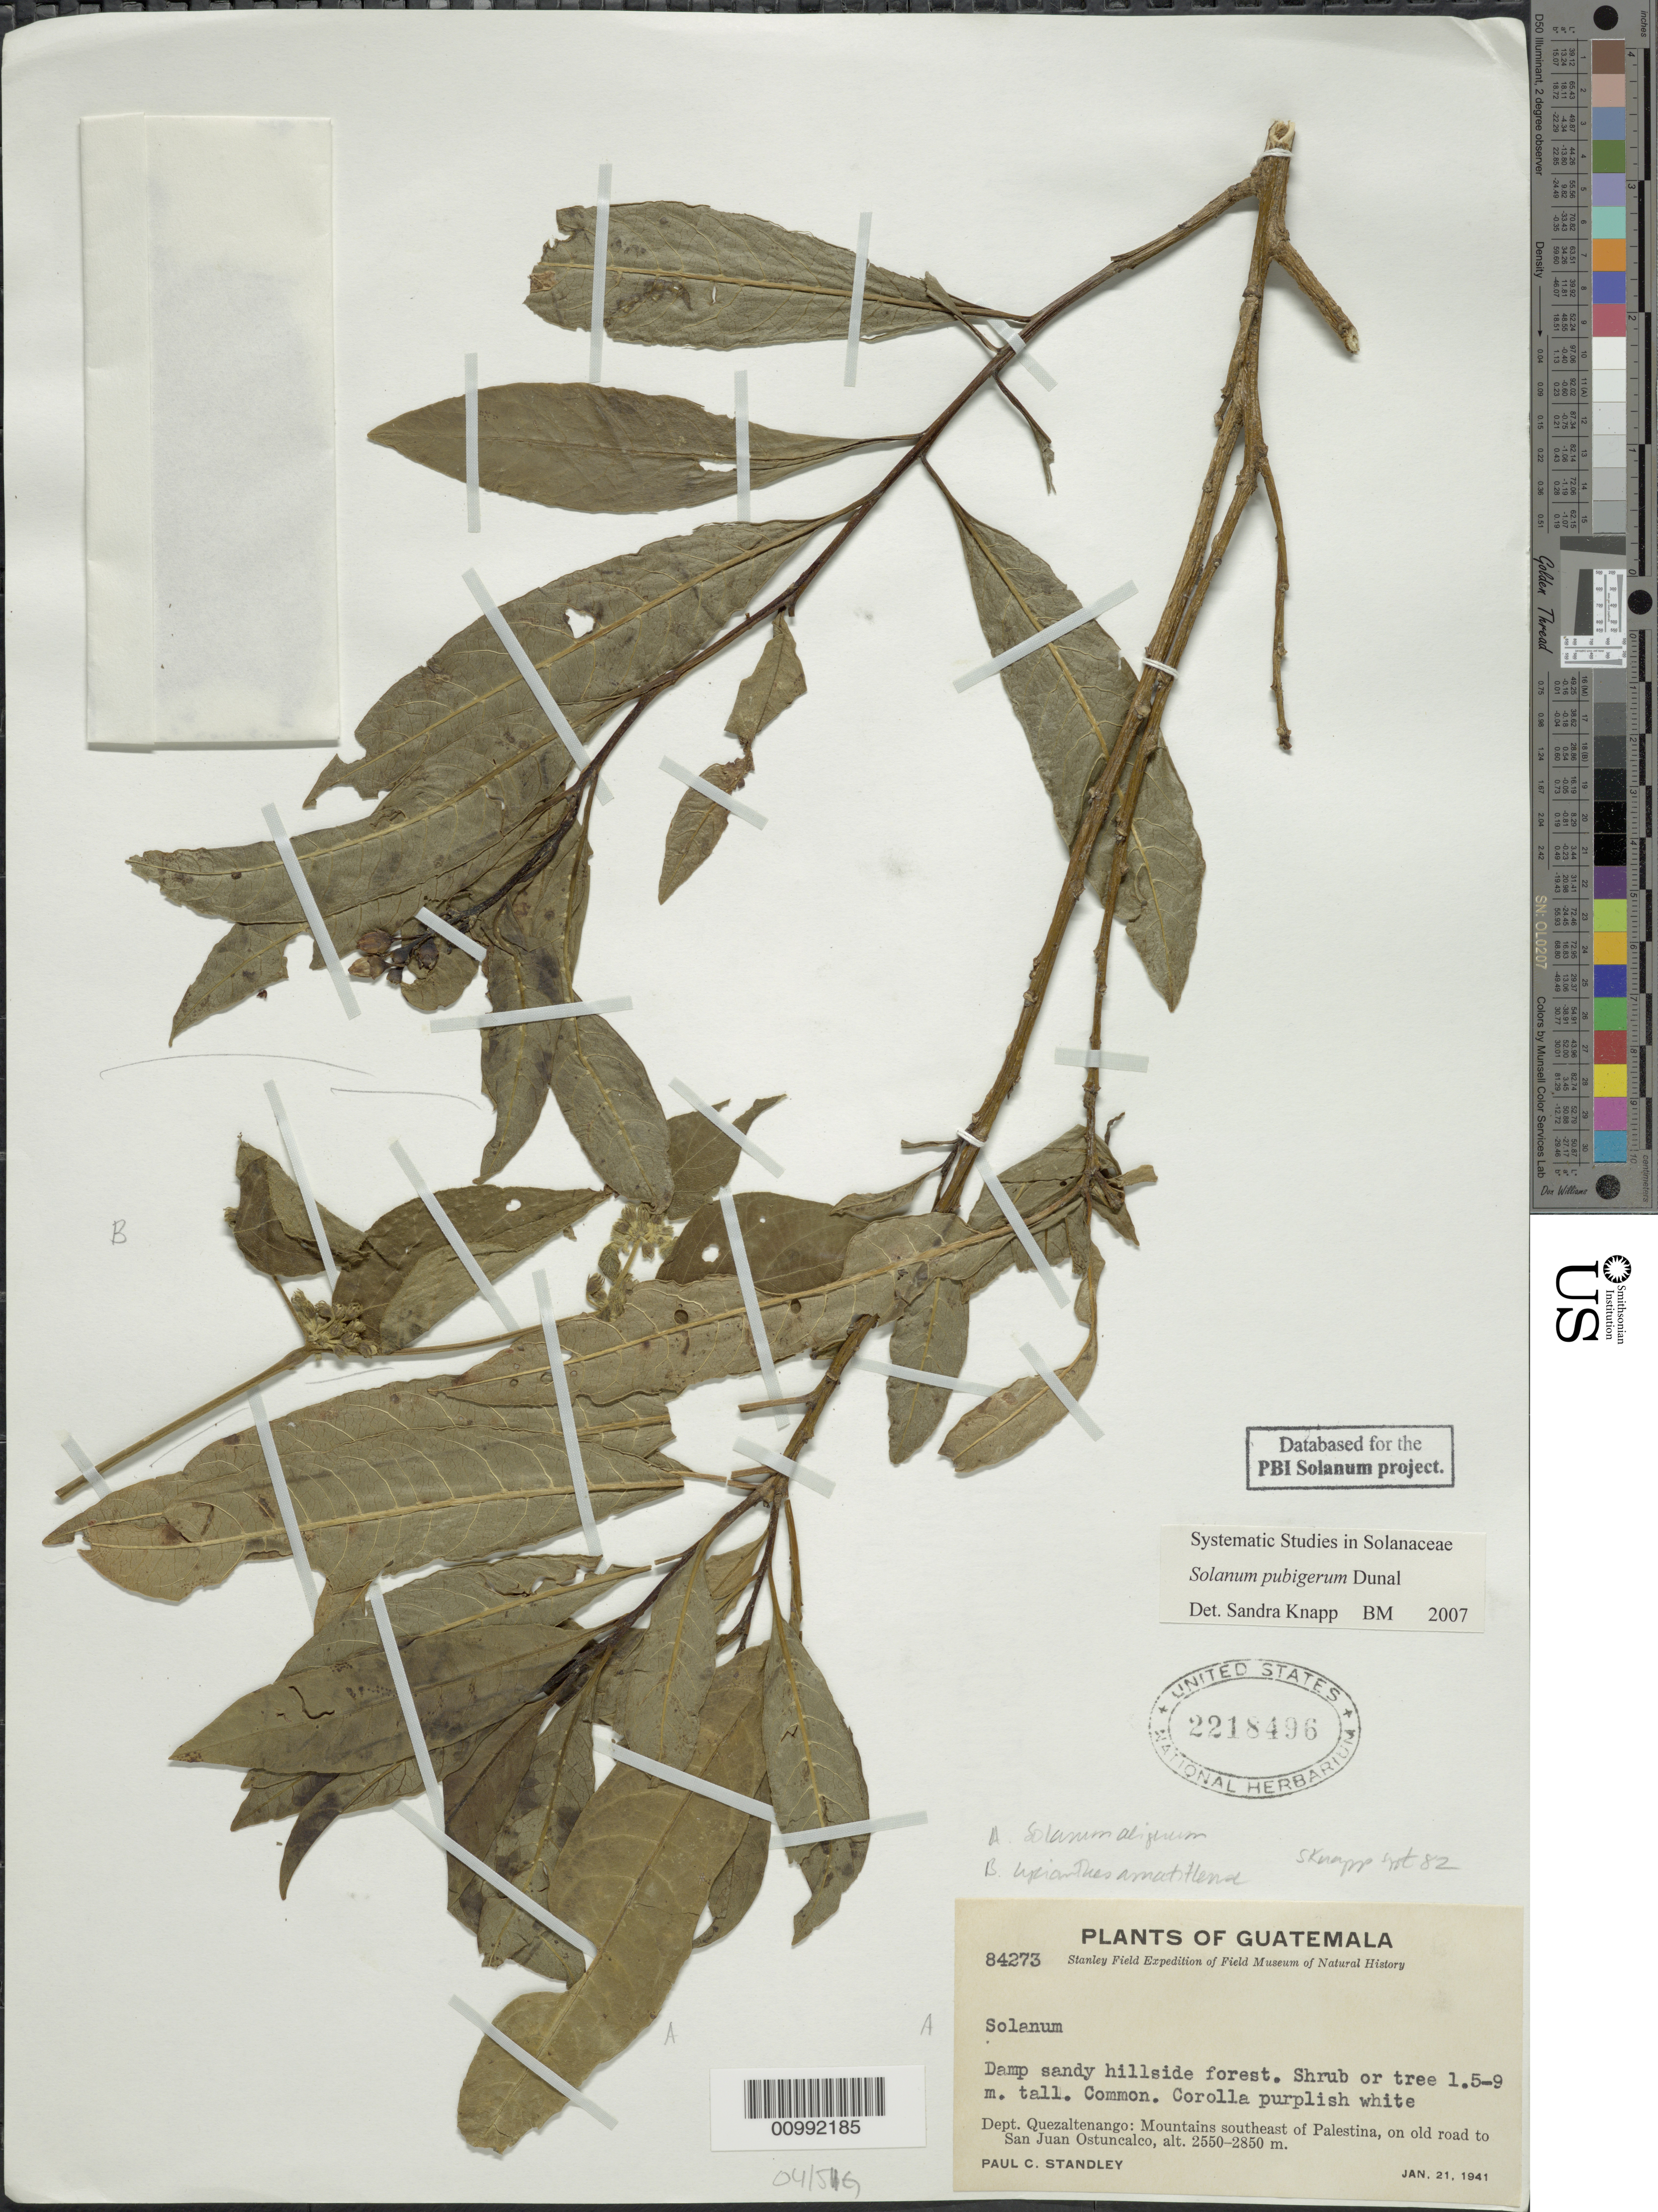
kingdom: Plantae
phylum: Tracheophyta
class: Magnoliopsida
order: Solanales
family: Solanaceae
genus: Solanum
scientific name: Solanum pubigerum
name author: Dunal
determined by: Knapp, S. D.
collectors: P. C. Standley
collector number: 84273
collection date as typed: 21 Jan 1941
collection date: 1941-01-21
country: Guatemala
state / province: Quetzaltenango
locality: mountains southeast of Palestina, on old road to San Juan Ostuncalco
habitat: damp sandy hillside forest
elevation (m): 2550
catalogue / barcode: US 2218496